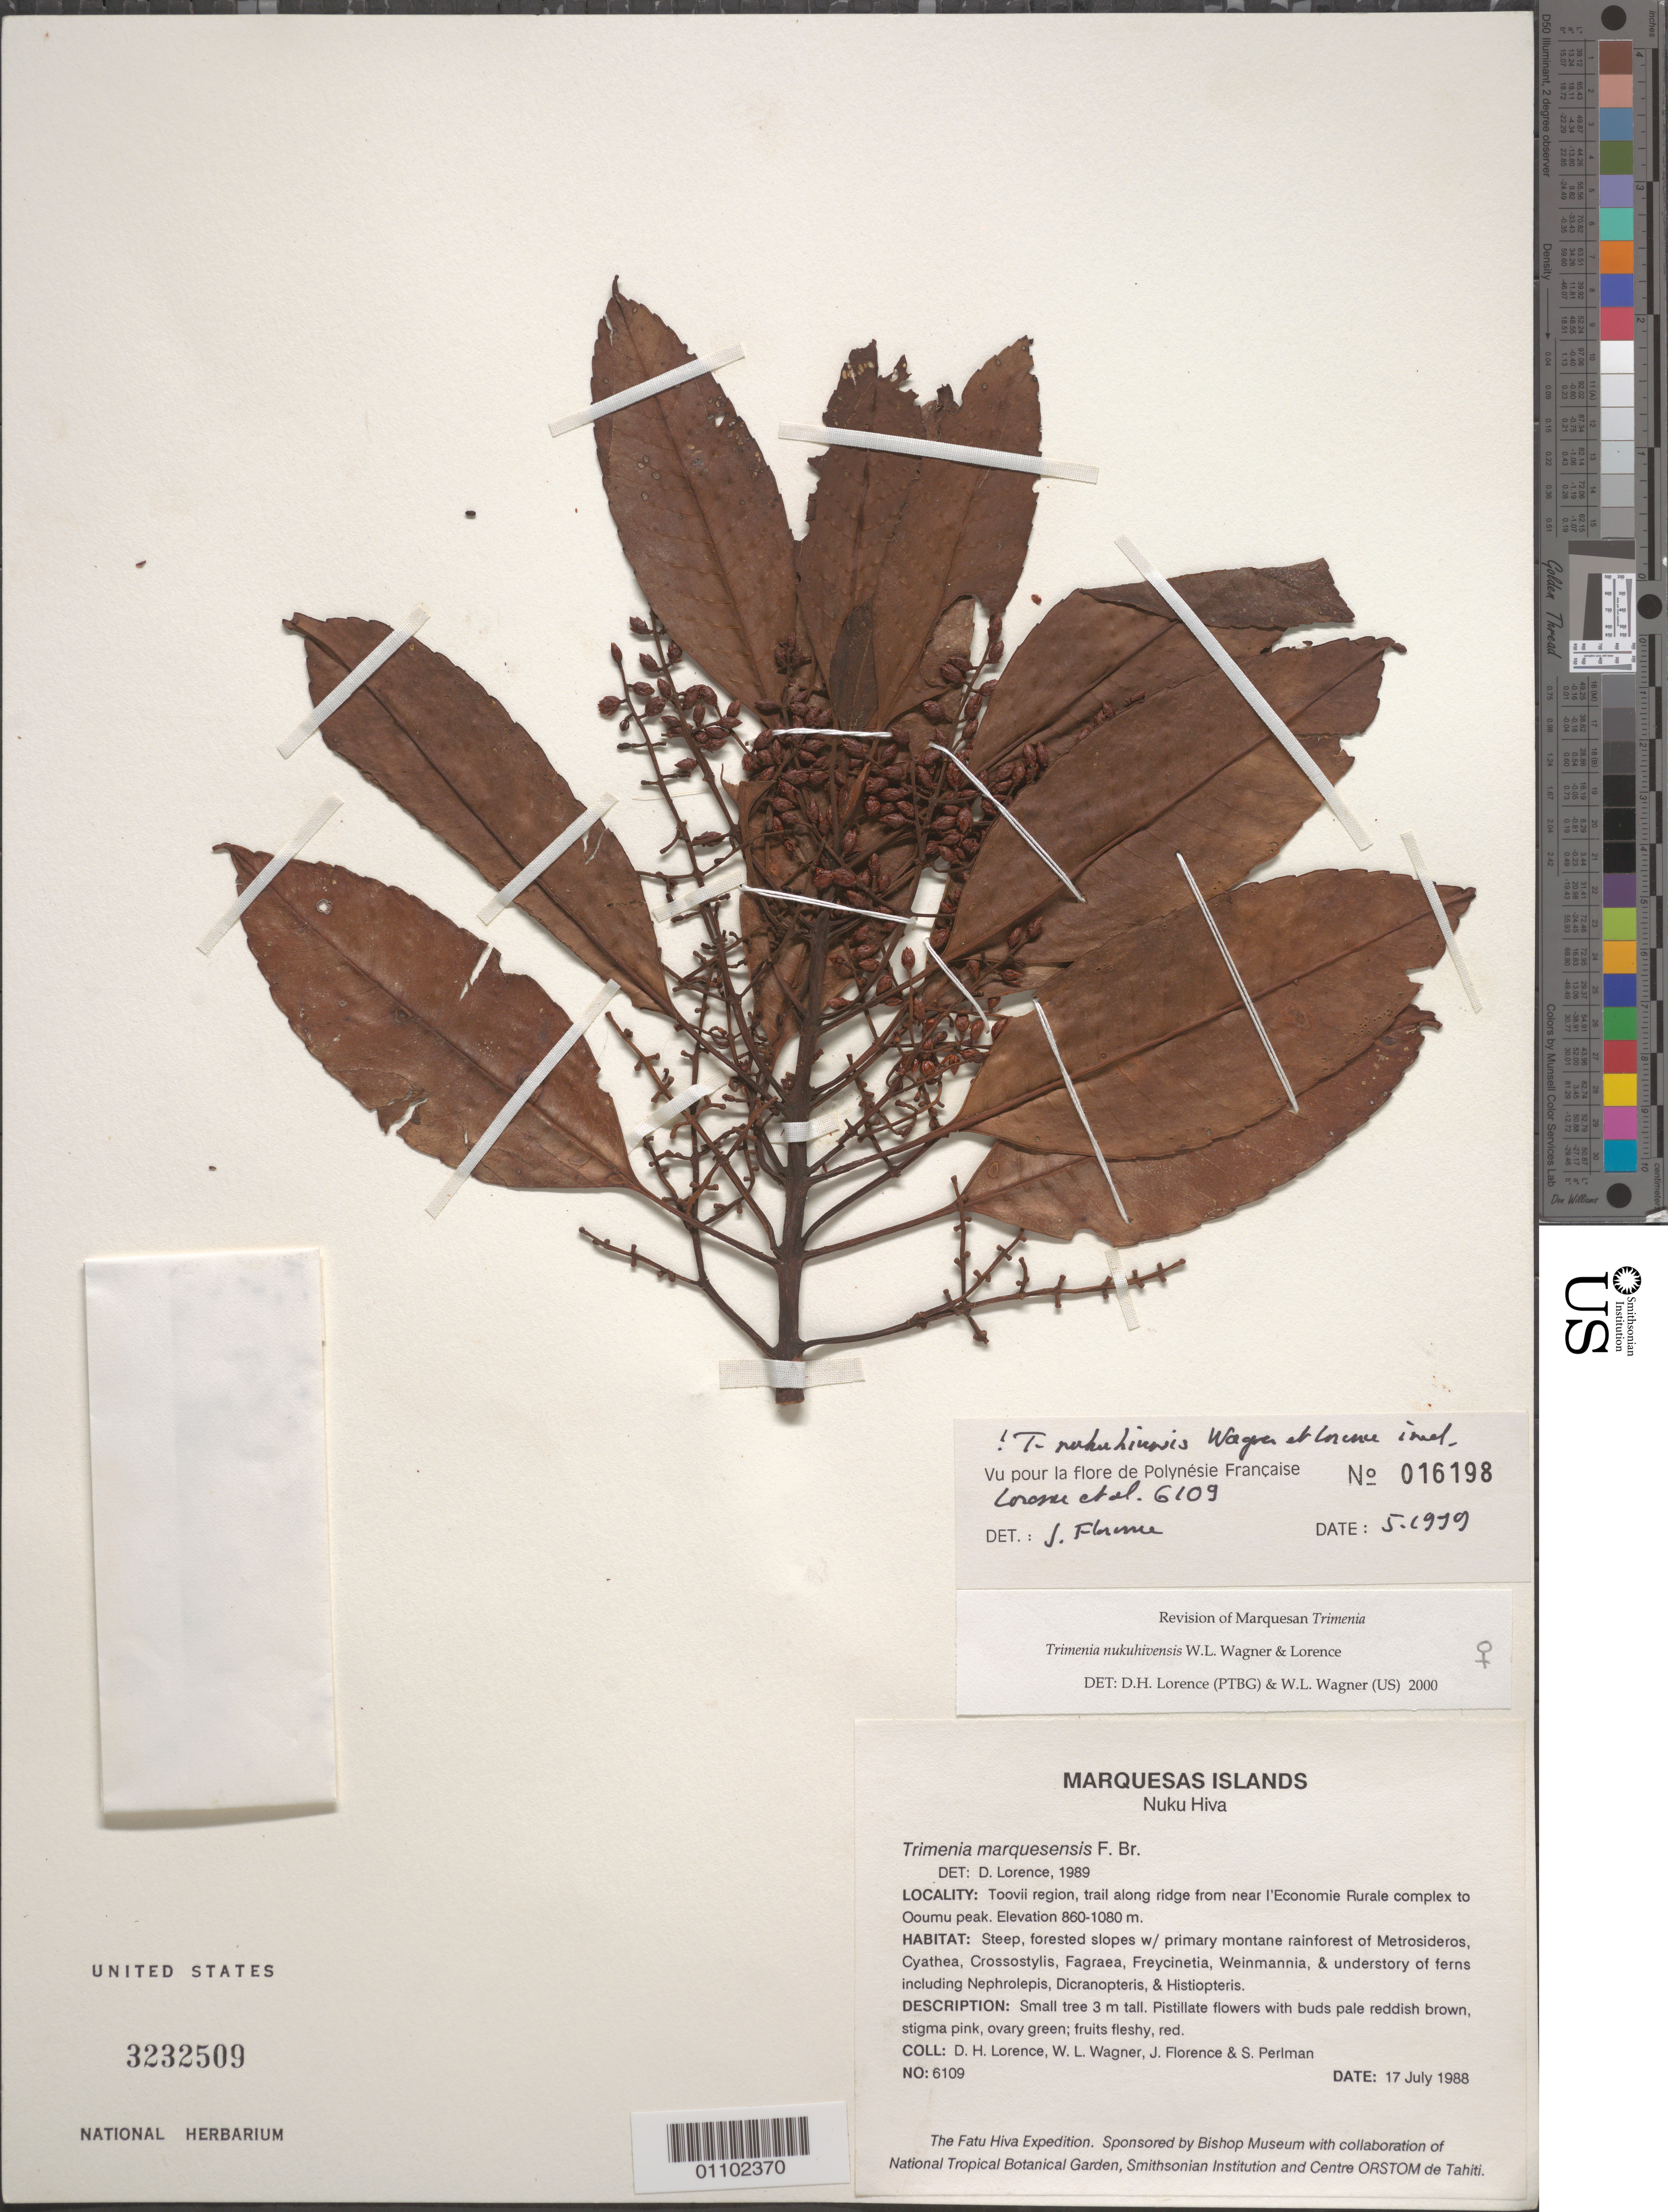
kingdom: Plantae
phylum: Tracheophyta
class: Magnoliopsida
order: Austrobaileyales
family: Trimeniaceae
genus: Trimenia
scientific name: Trimenia nukuhivensis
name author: W.L. Wagner & Lorence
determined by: Lorence, David H.; Wagner, W. H.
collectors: D. Lorence, W. L. Wagner, J. Florence & S. P. Perlman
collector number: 6109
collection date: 1988-07-17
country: French Polynesia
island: Nuku Hiva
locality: Toovii region, trail along ridge from near l'Economie Rurale complex to Ooumu peak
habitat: Steep, forested slopes w/ primary montane rainforest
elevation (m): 860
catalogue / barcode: US 3232509